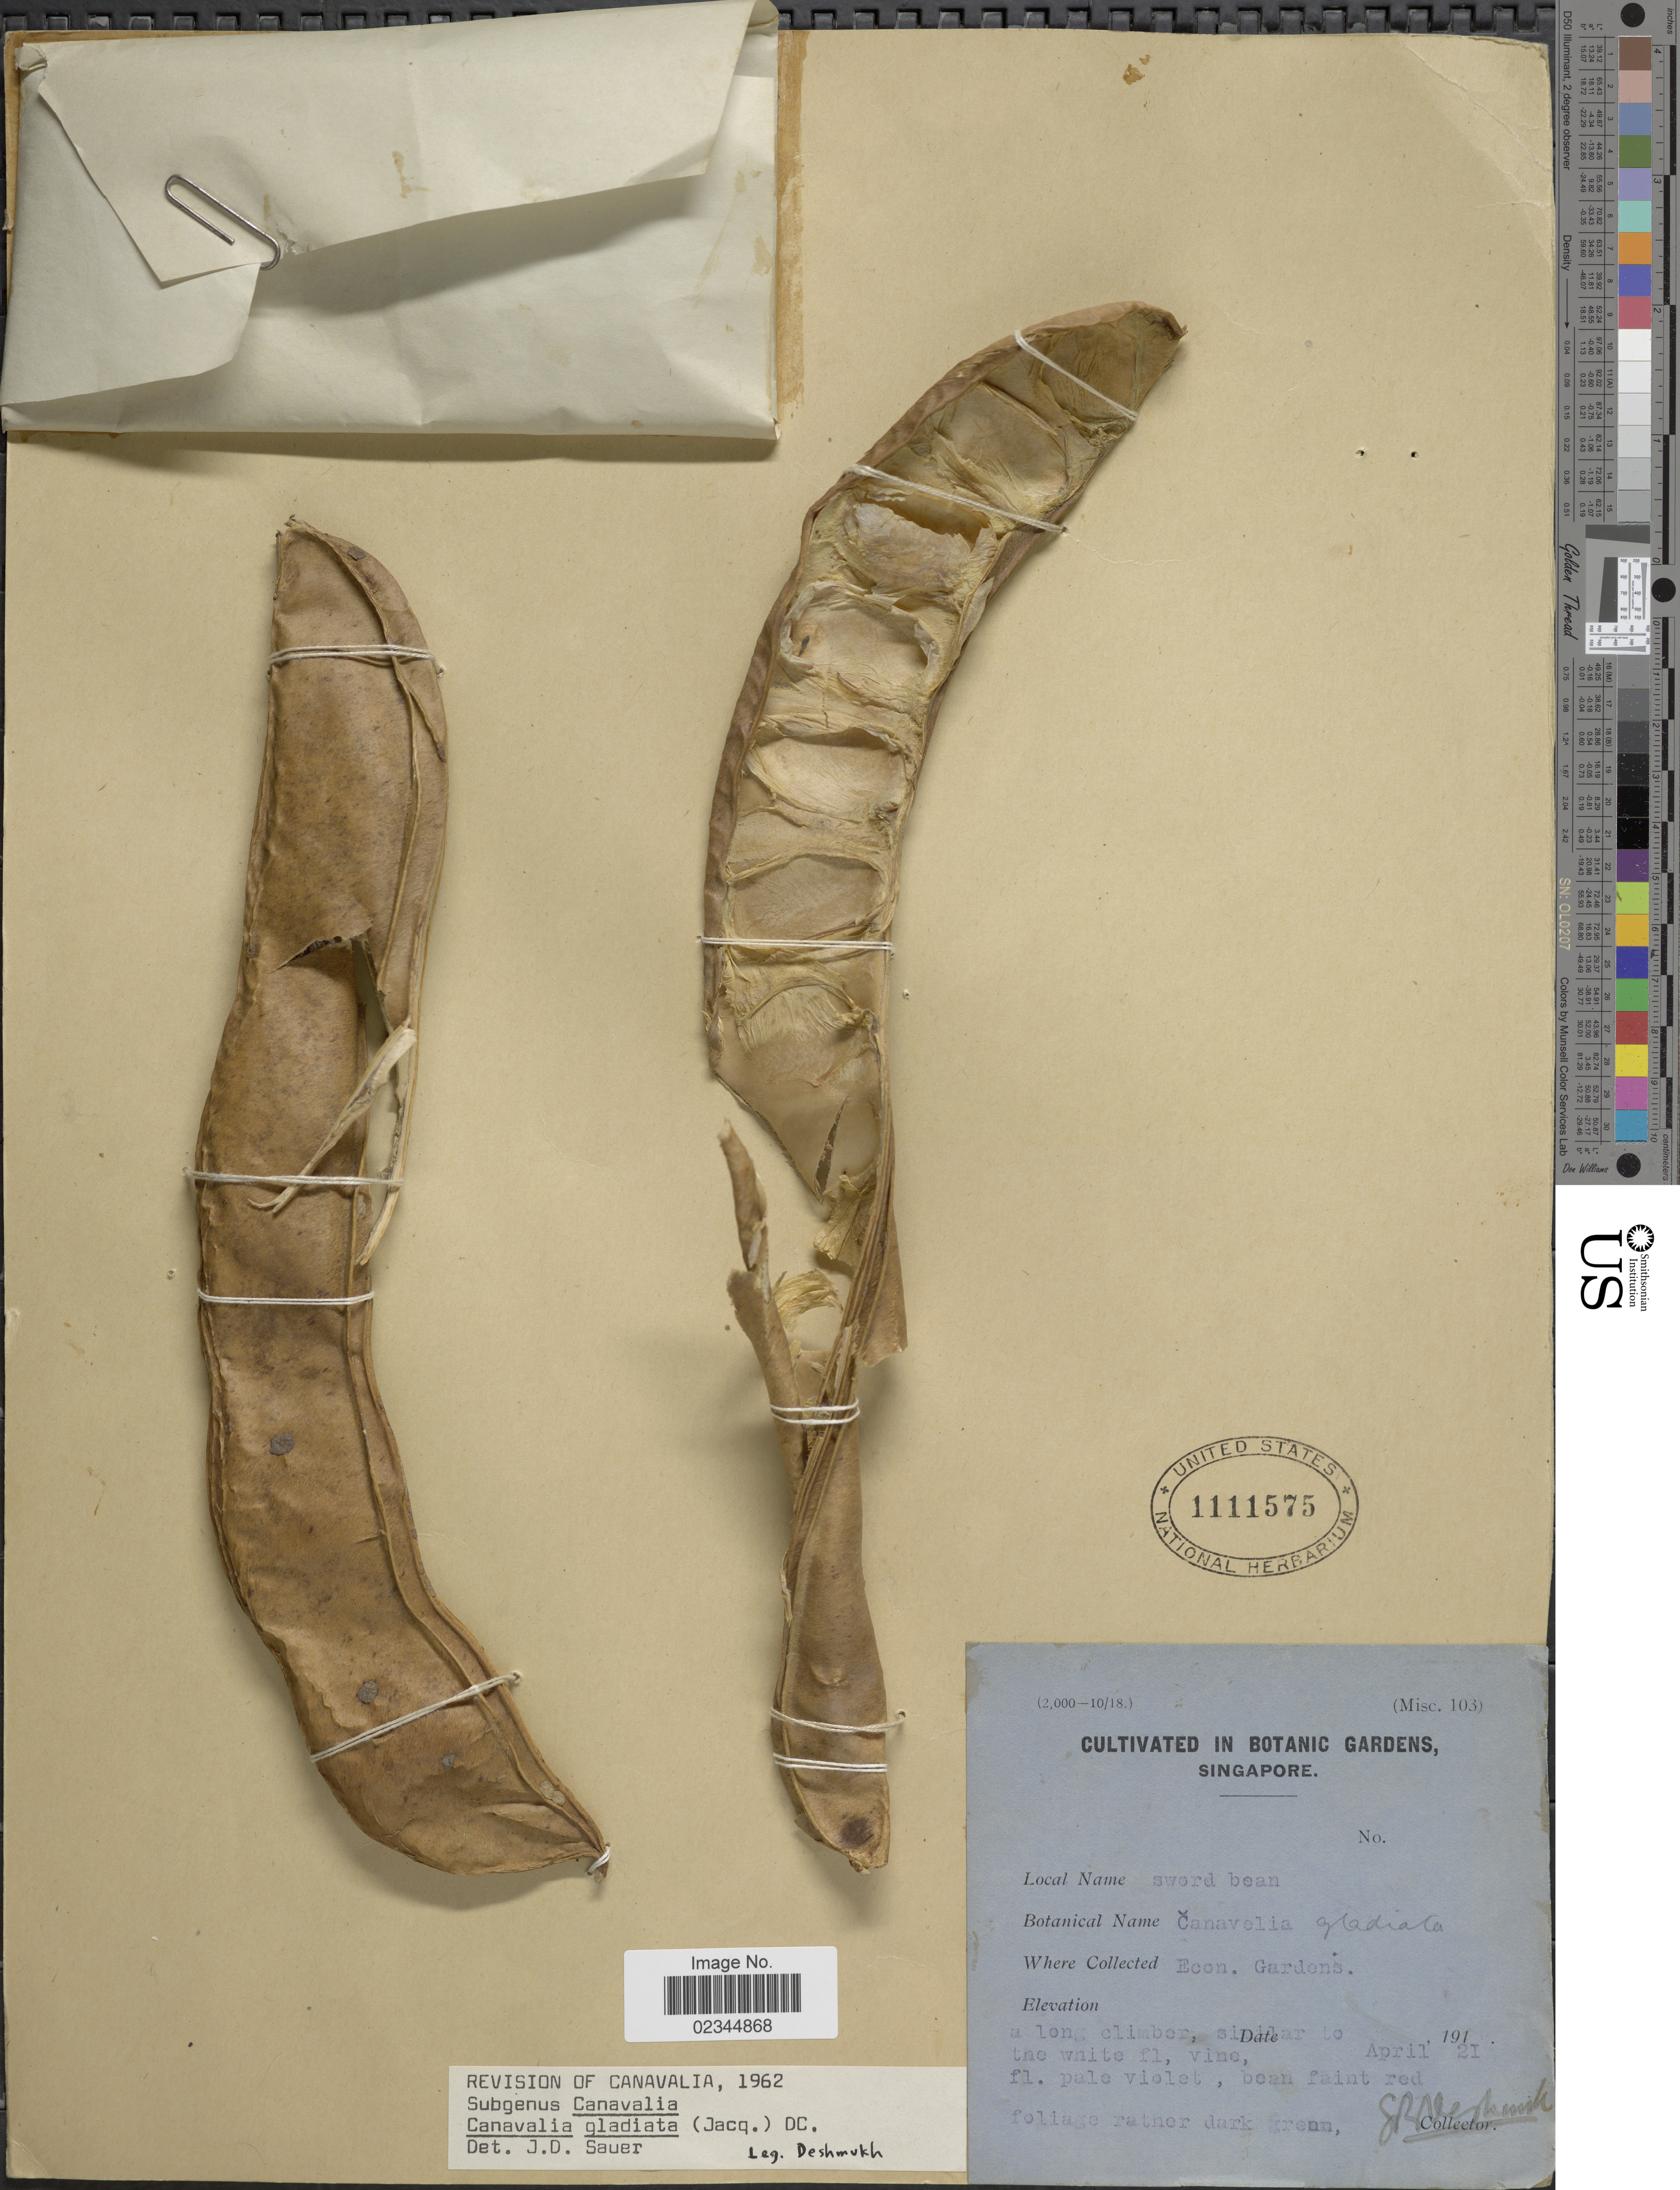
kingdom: Plantae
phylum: Tracheophyta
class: Magnoliopsida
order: Fabales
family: Fabaceae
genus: Canavalia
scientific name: Canavalia gladiata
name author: (Jacq.) DC.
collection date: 1921-04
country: Singapore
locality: Econ. Gardens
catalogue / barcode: US 1111575